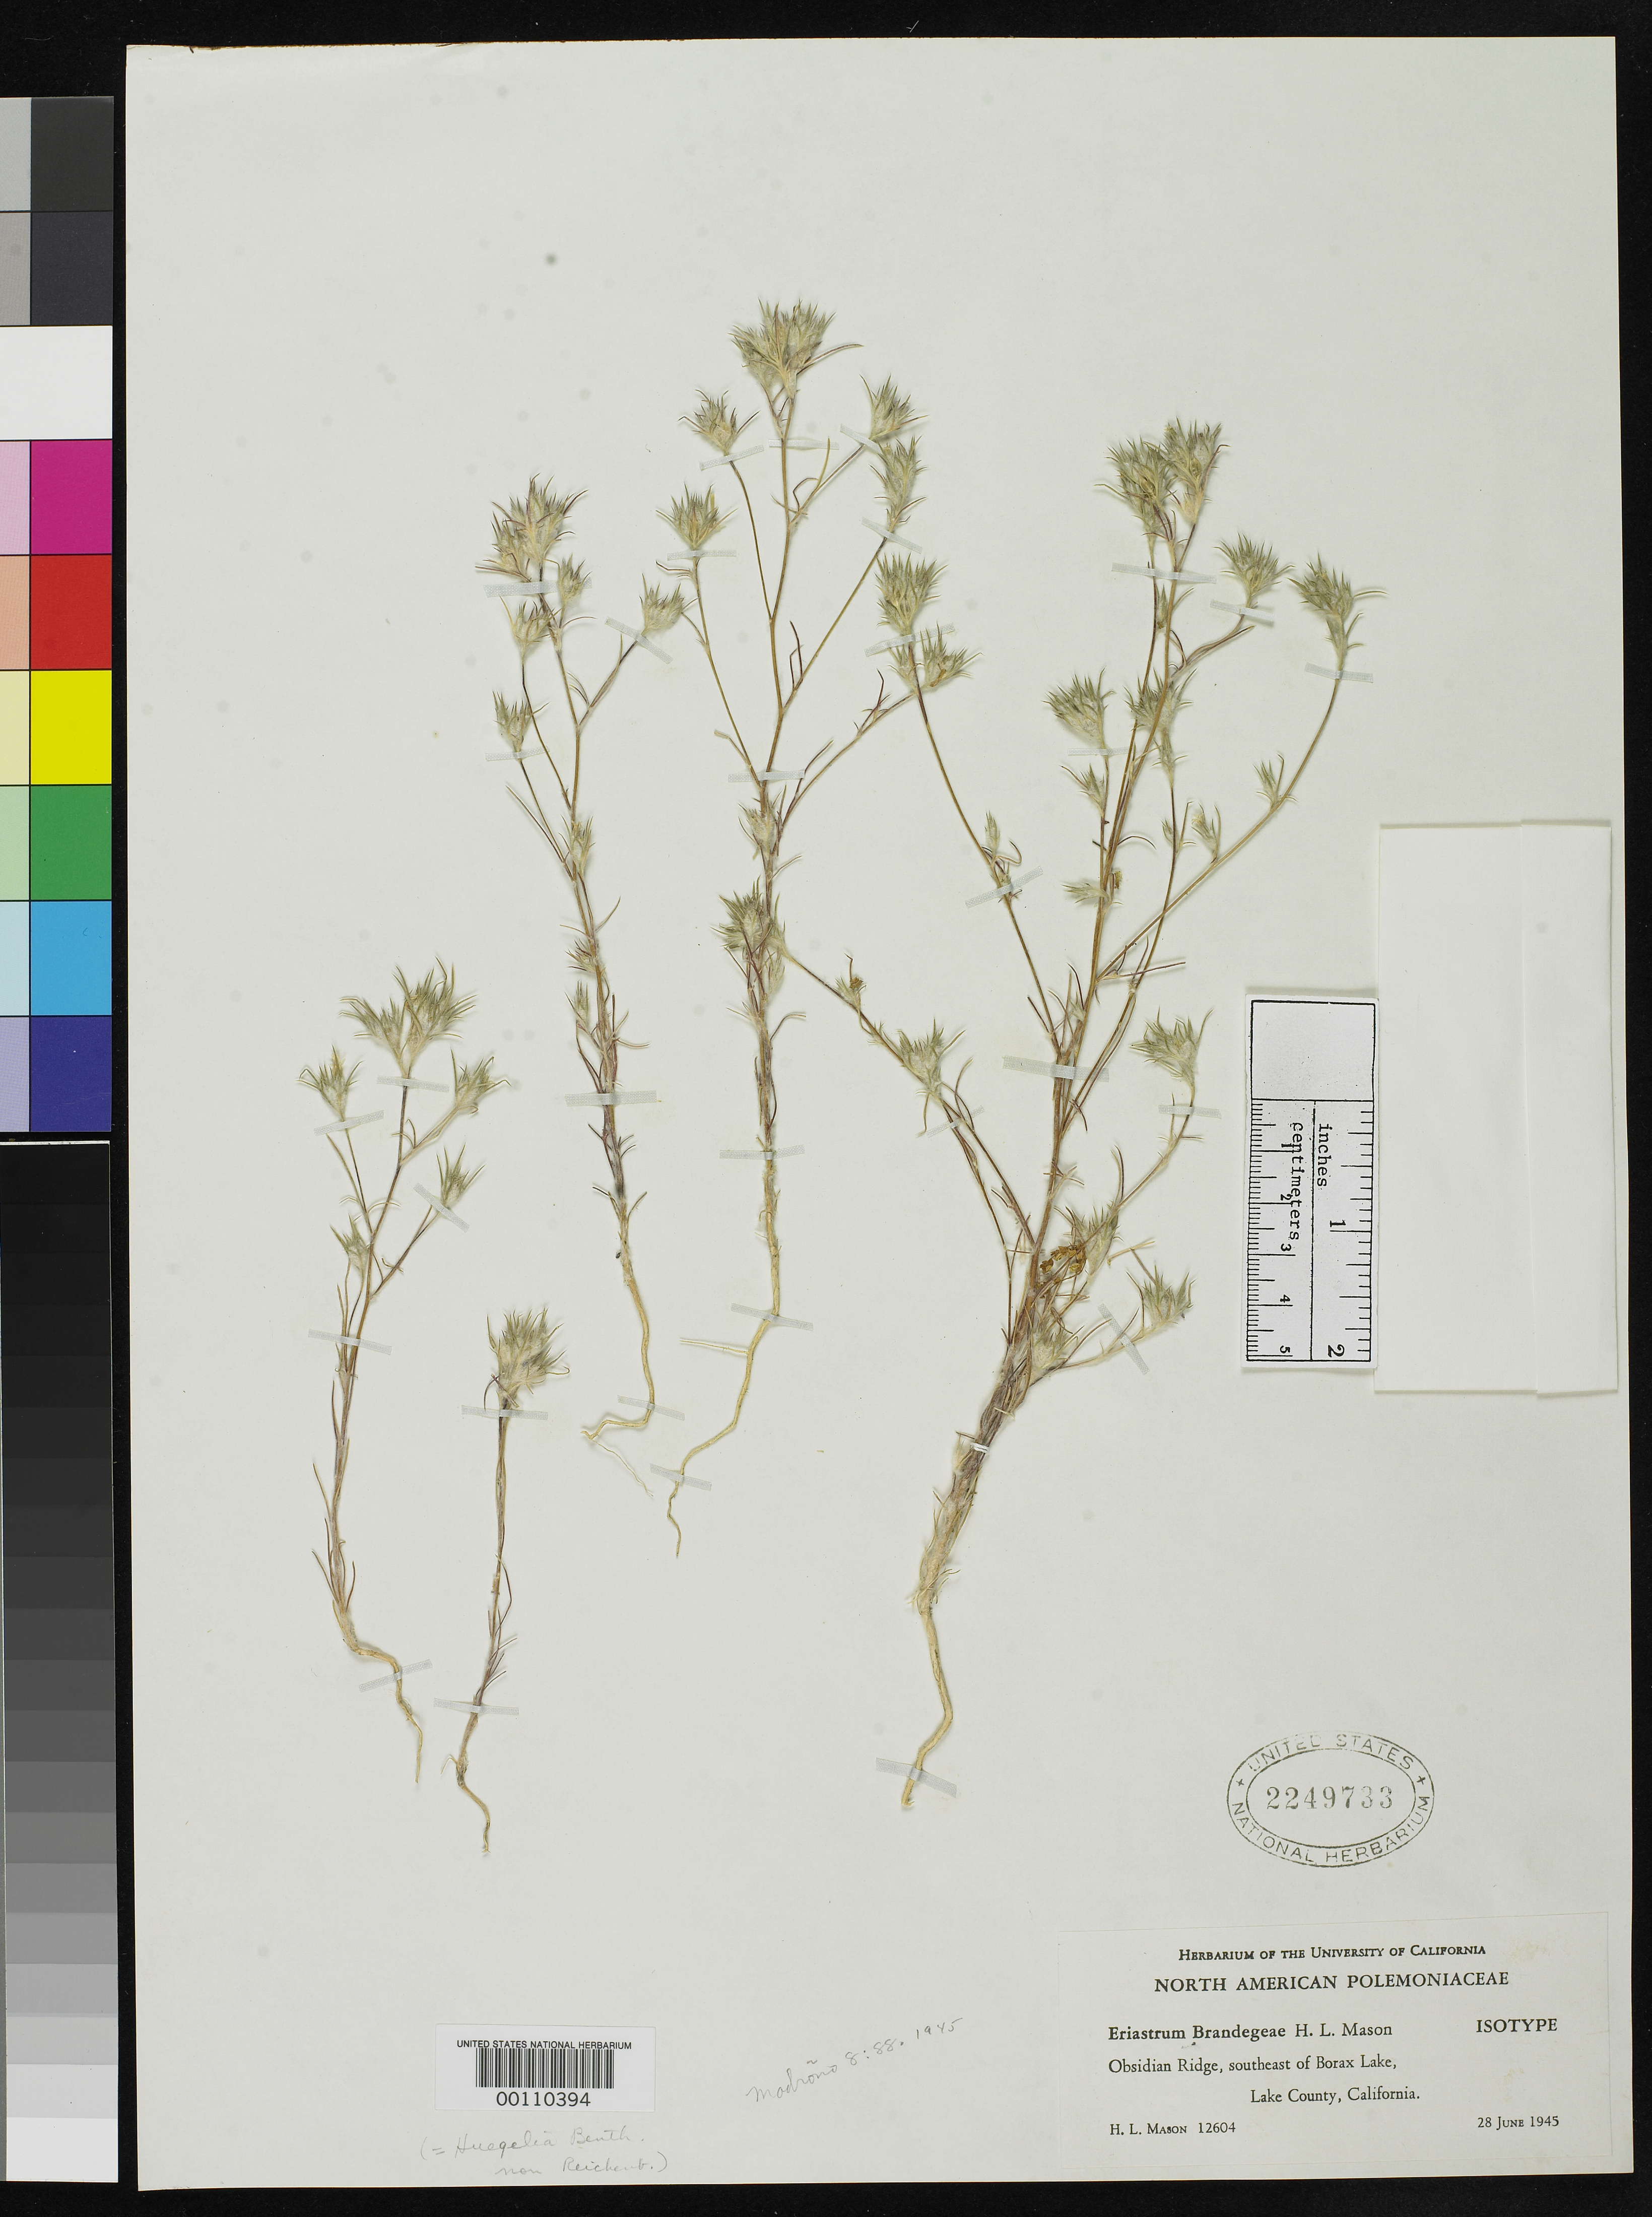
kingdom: Plantae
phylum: Tracheophyta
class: Magnoliopsida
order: Ericales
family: Polemoniaceae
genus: Eriastrum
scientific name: Eriastrum brandegeae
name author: H. Mason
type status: Isotype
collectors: H. L. Mason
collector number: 12604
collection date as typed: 28 Jun 1945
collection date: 1945-06-28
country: United States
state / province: California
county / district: Lake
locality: Obsidian ridge, SE of Borax Lake.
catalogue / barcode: US 2249733